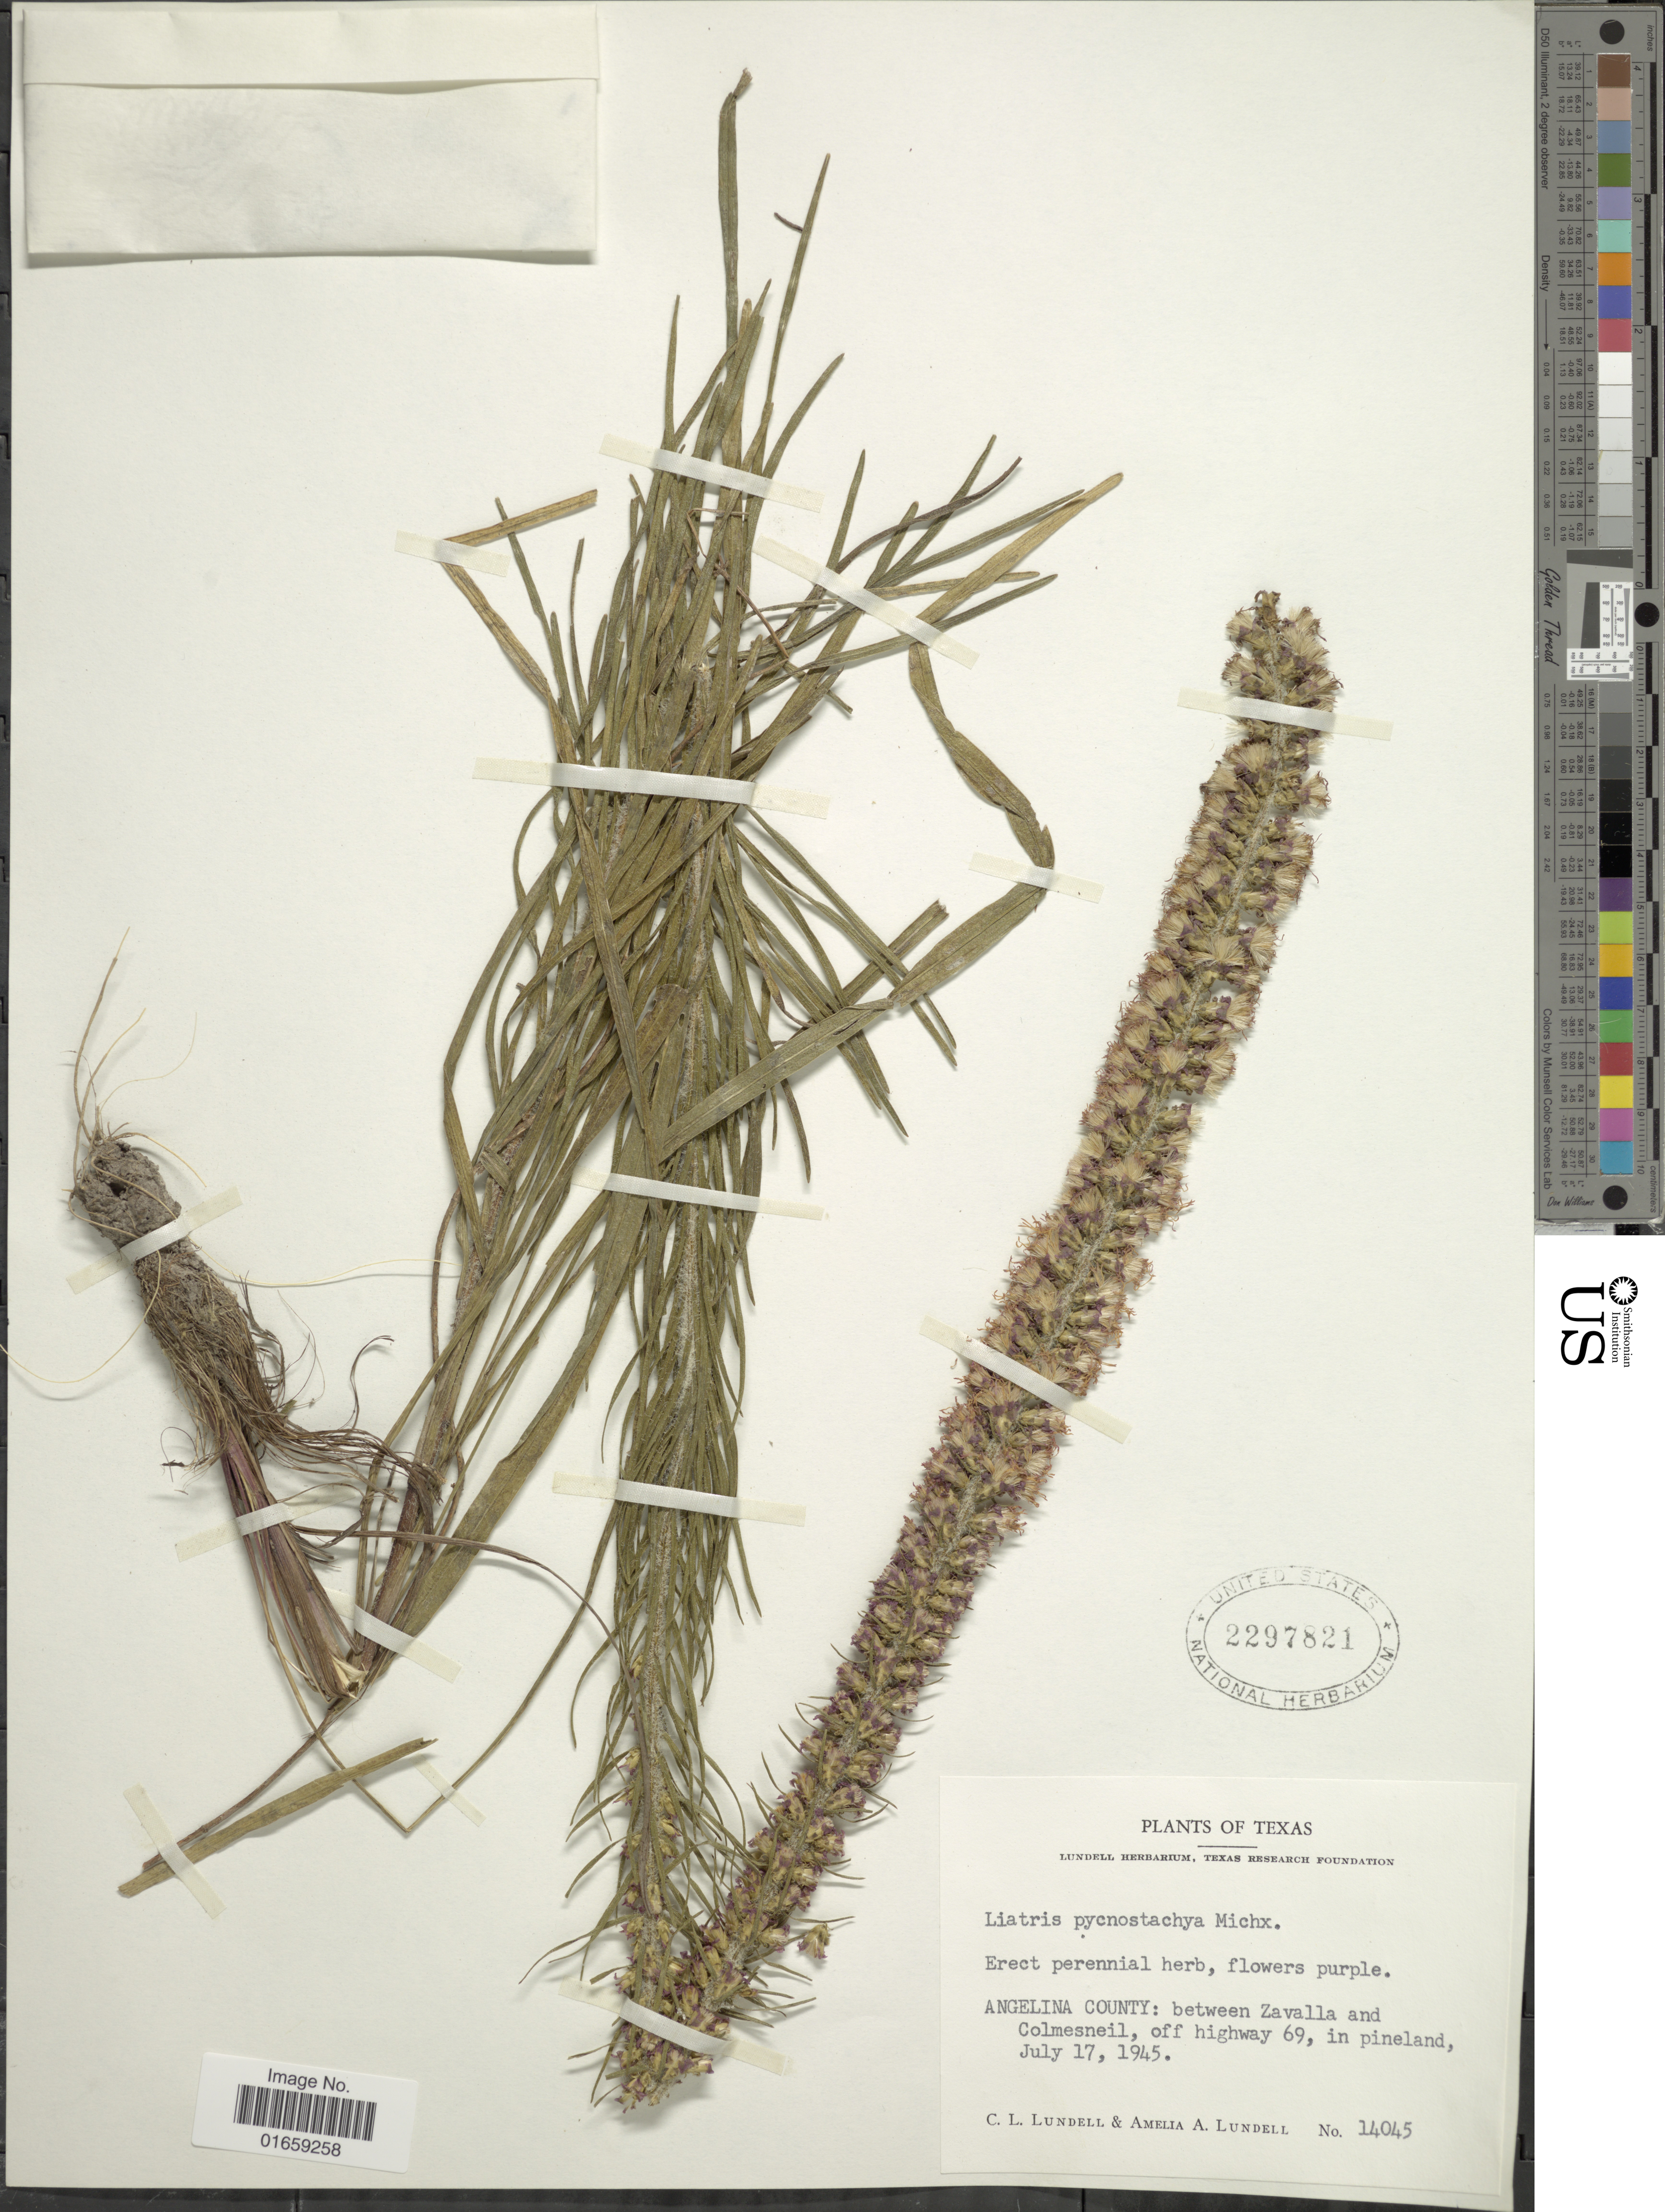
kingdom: Plantae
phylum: Tracheophyta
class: Magnoliopsida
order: Asterales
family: Asteraceae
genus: Liatris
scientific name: Liatris pycnostachya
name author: Michx.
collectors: C. L. Lundell & A. A. Lundell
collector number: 14045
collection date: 1945-07-17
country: United States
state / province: Texas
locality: Angelina County: between Zavalla and Colmesneil, off highway 69, in pineland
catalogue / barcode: US 2297821